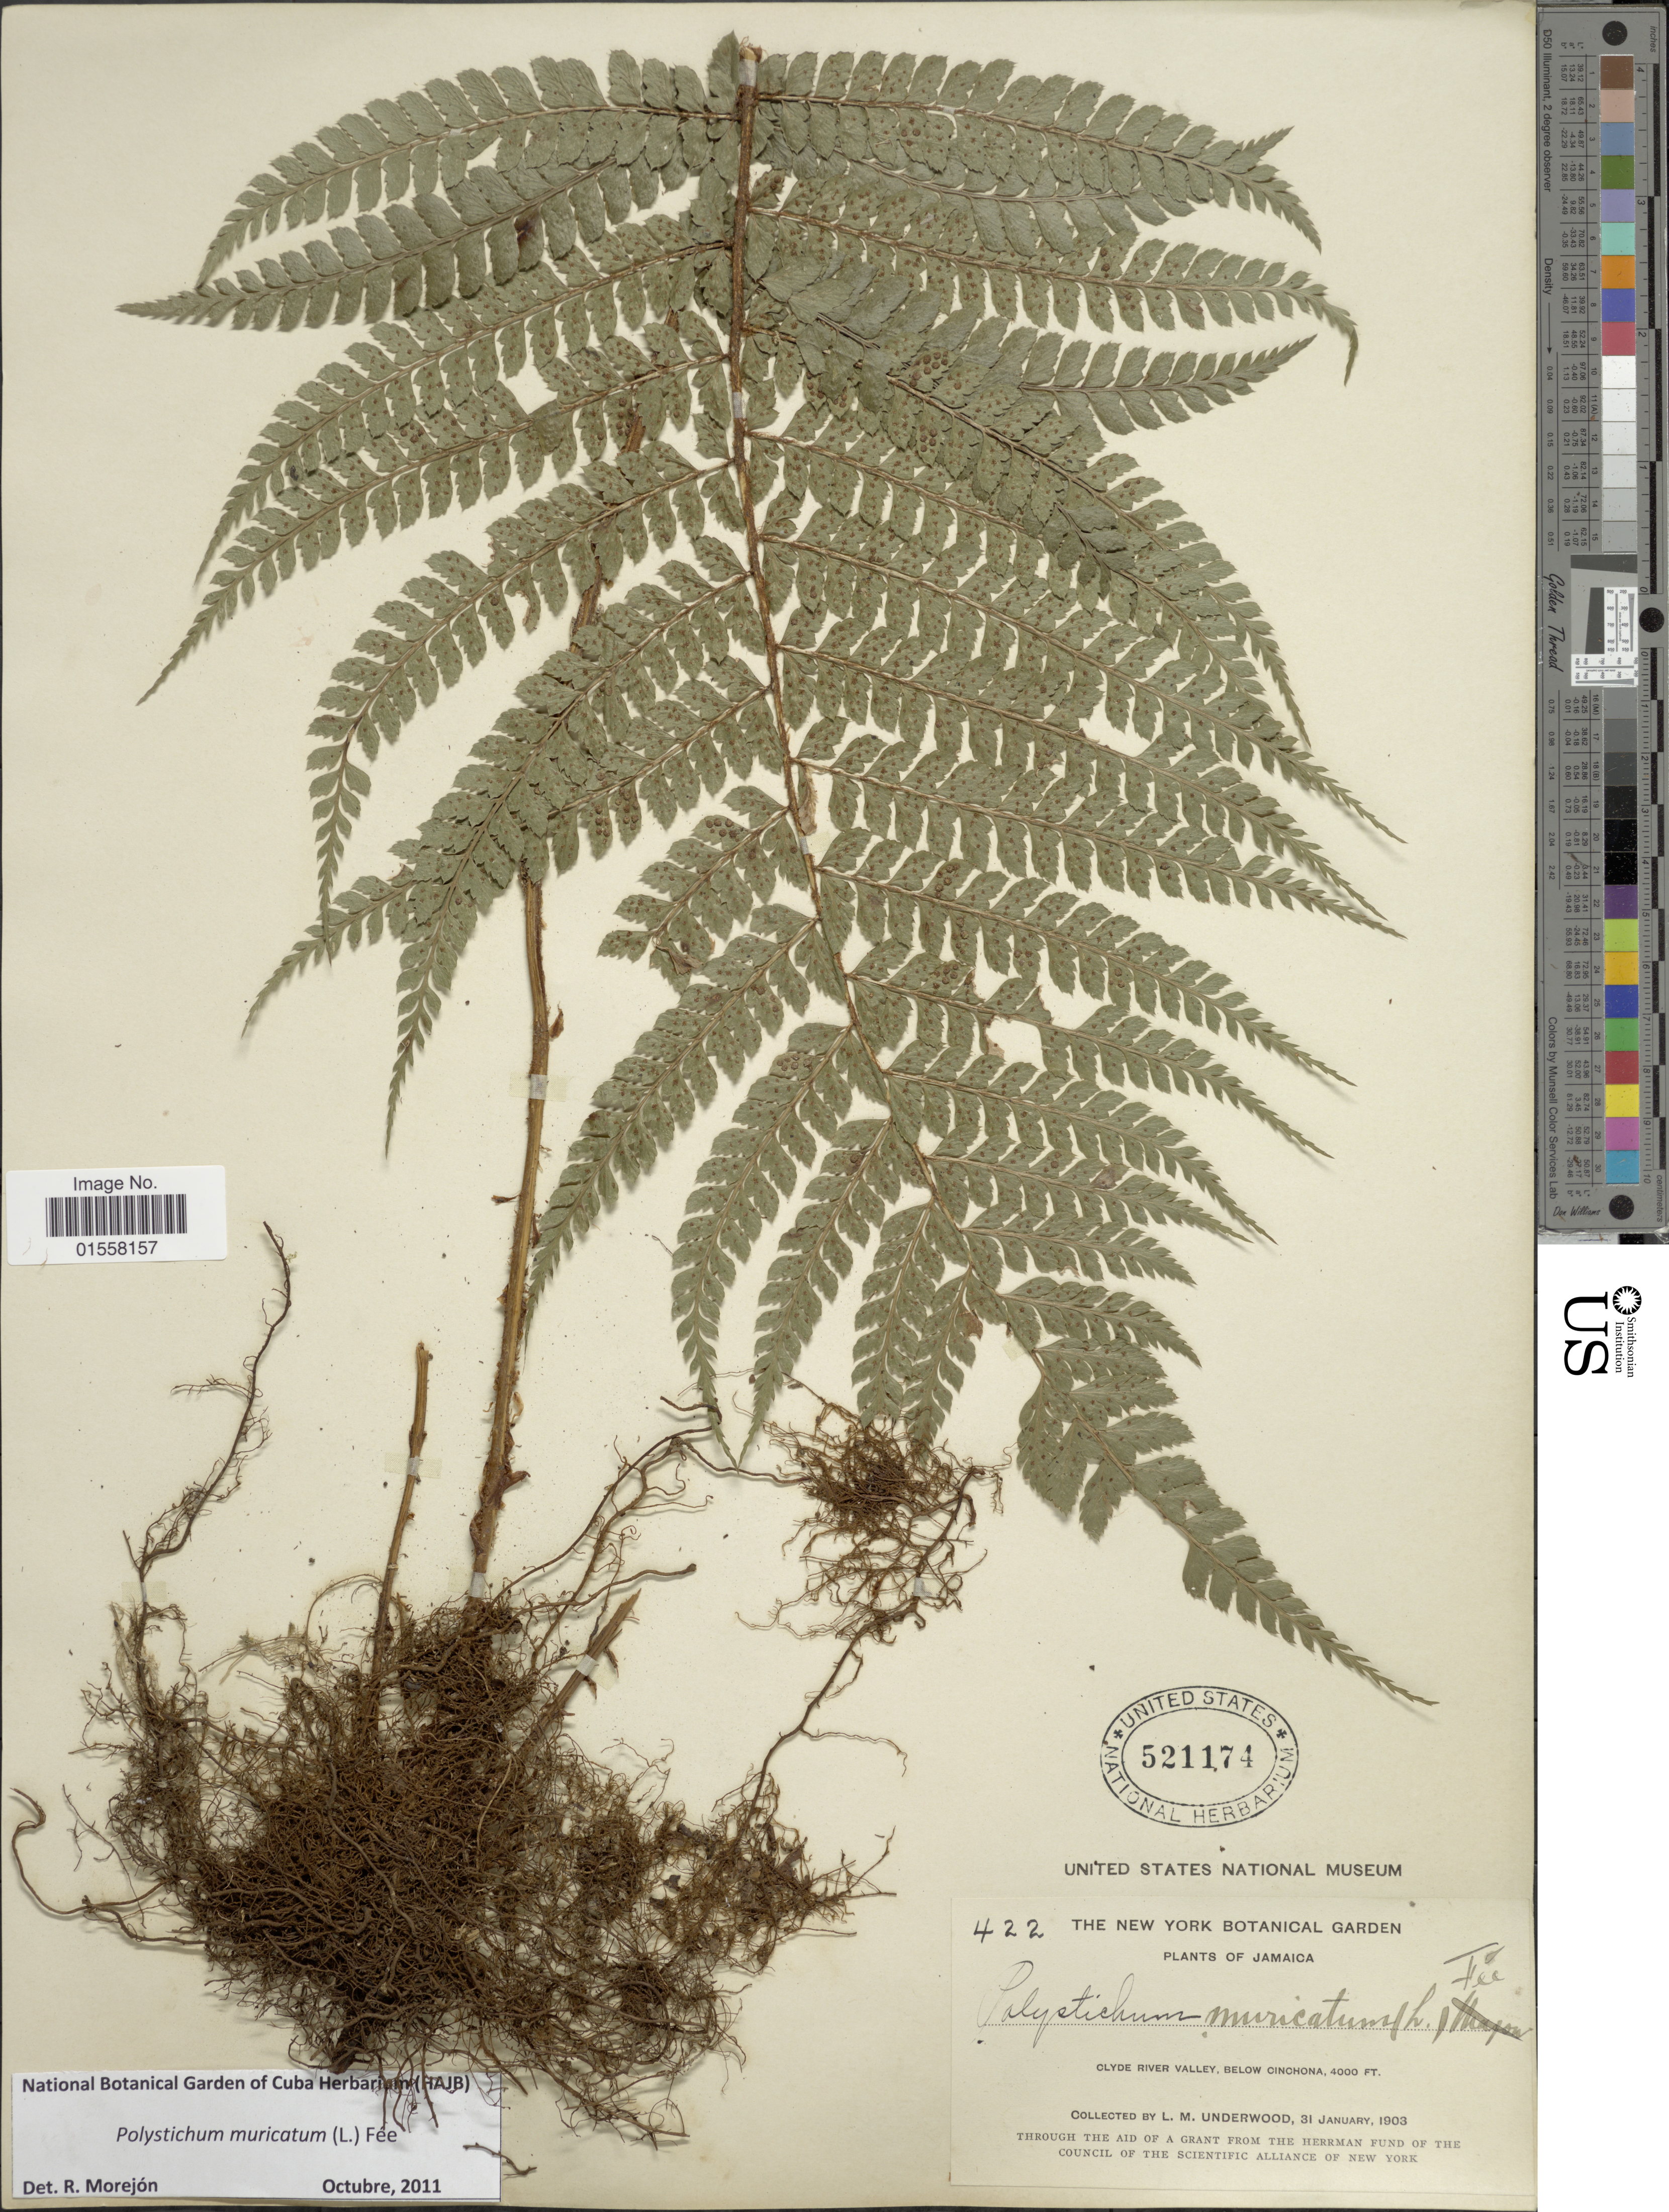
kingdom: Plantae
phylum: Tracheophyta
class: Polypodiopsida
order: Polypodiales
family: Dryopteridaceae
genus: Polystichum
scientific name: Polystichum muricatum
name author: (L.) Fée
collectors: L. M. Underwood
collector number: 422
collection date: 1903-01-31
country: Jamaica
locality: Jamaica, Clyde River Valley, Below Cinchona.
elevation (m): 1219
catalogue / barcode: US 521174